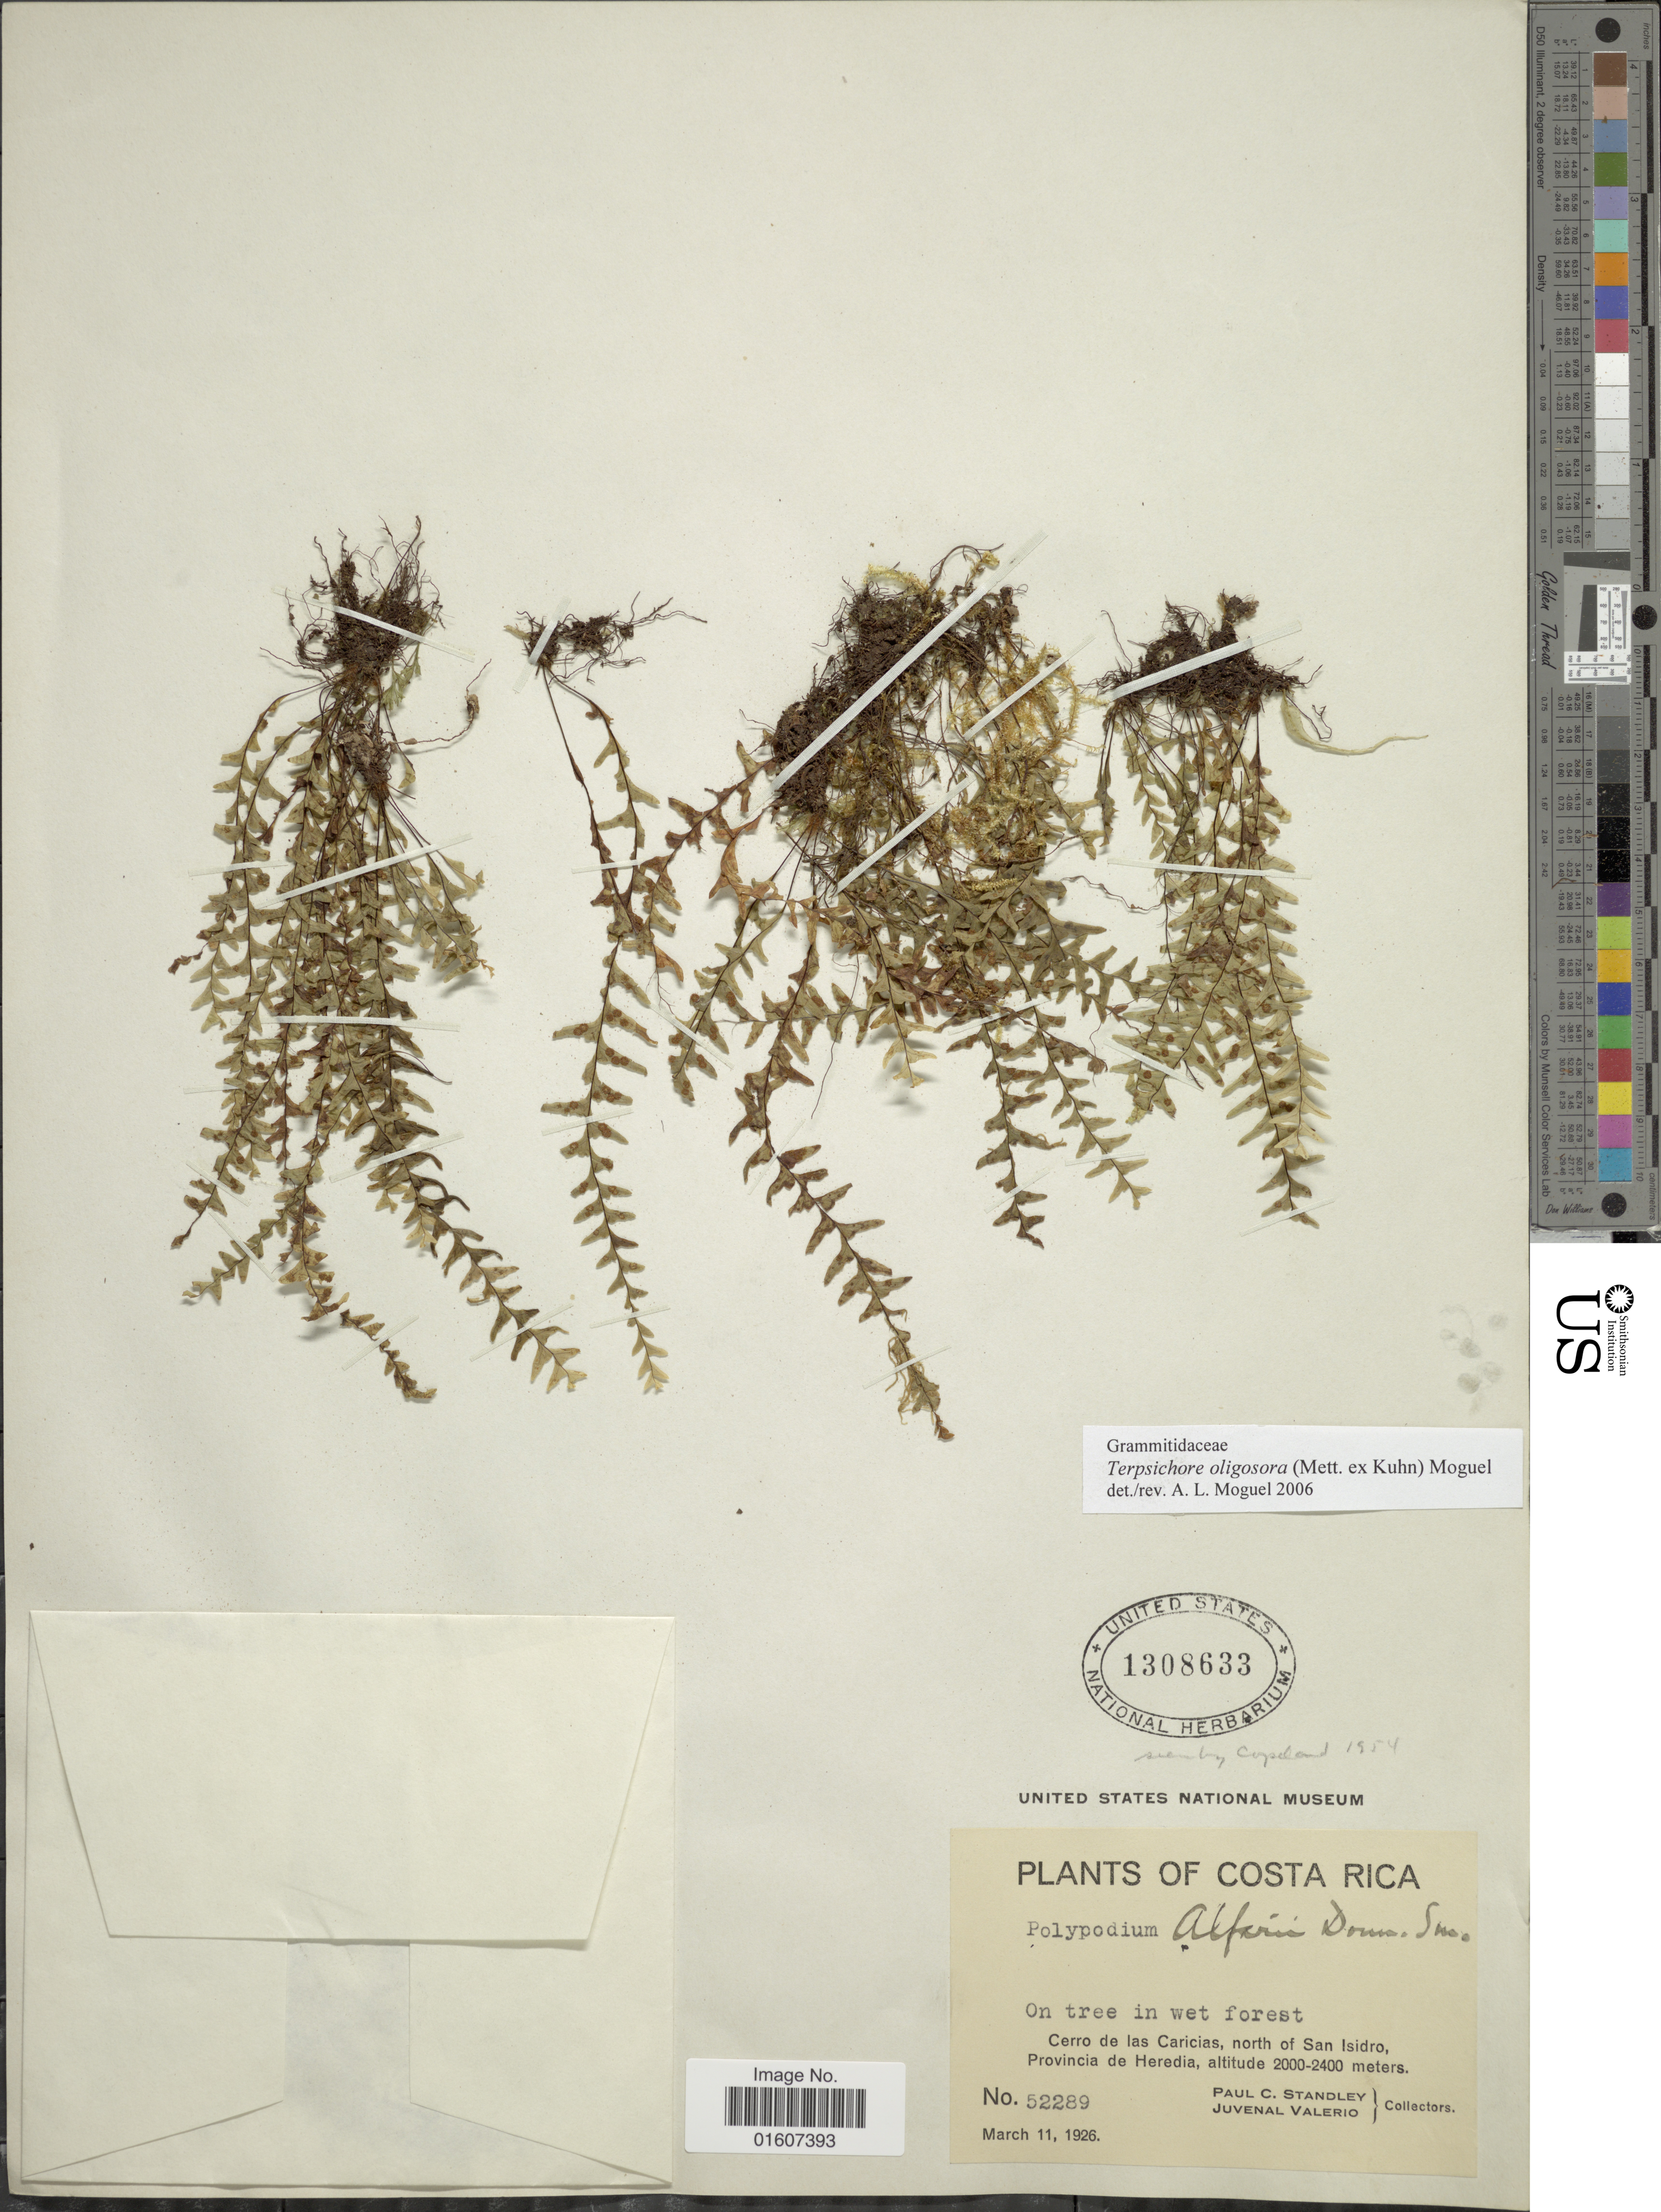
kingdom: Plantae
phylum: Tracheophyta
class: Polypodiopsida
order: Polypodiales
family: Polypodiaceae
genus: Terpsichore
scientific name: Terpsichore oligosora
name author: (Mett. ex Kuhn) Moguel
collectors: P. C. Standley & J. Valerio R.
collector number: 52289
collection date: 1926-03-11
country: Costa Rica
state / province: Heredia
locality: Cerro de las Caricias, north of San Isidro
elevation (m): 2000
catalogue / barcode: US 1308633